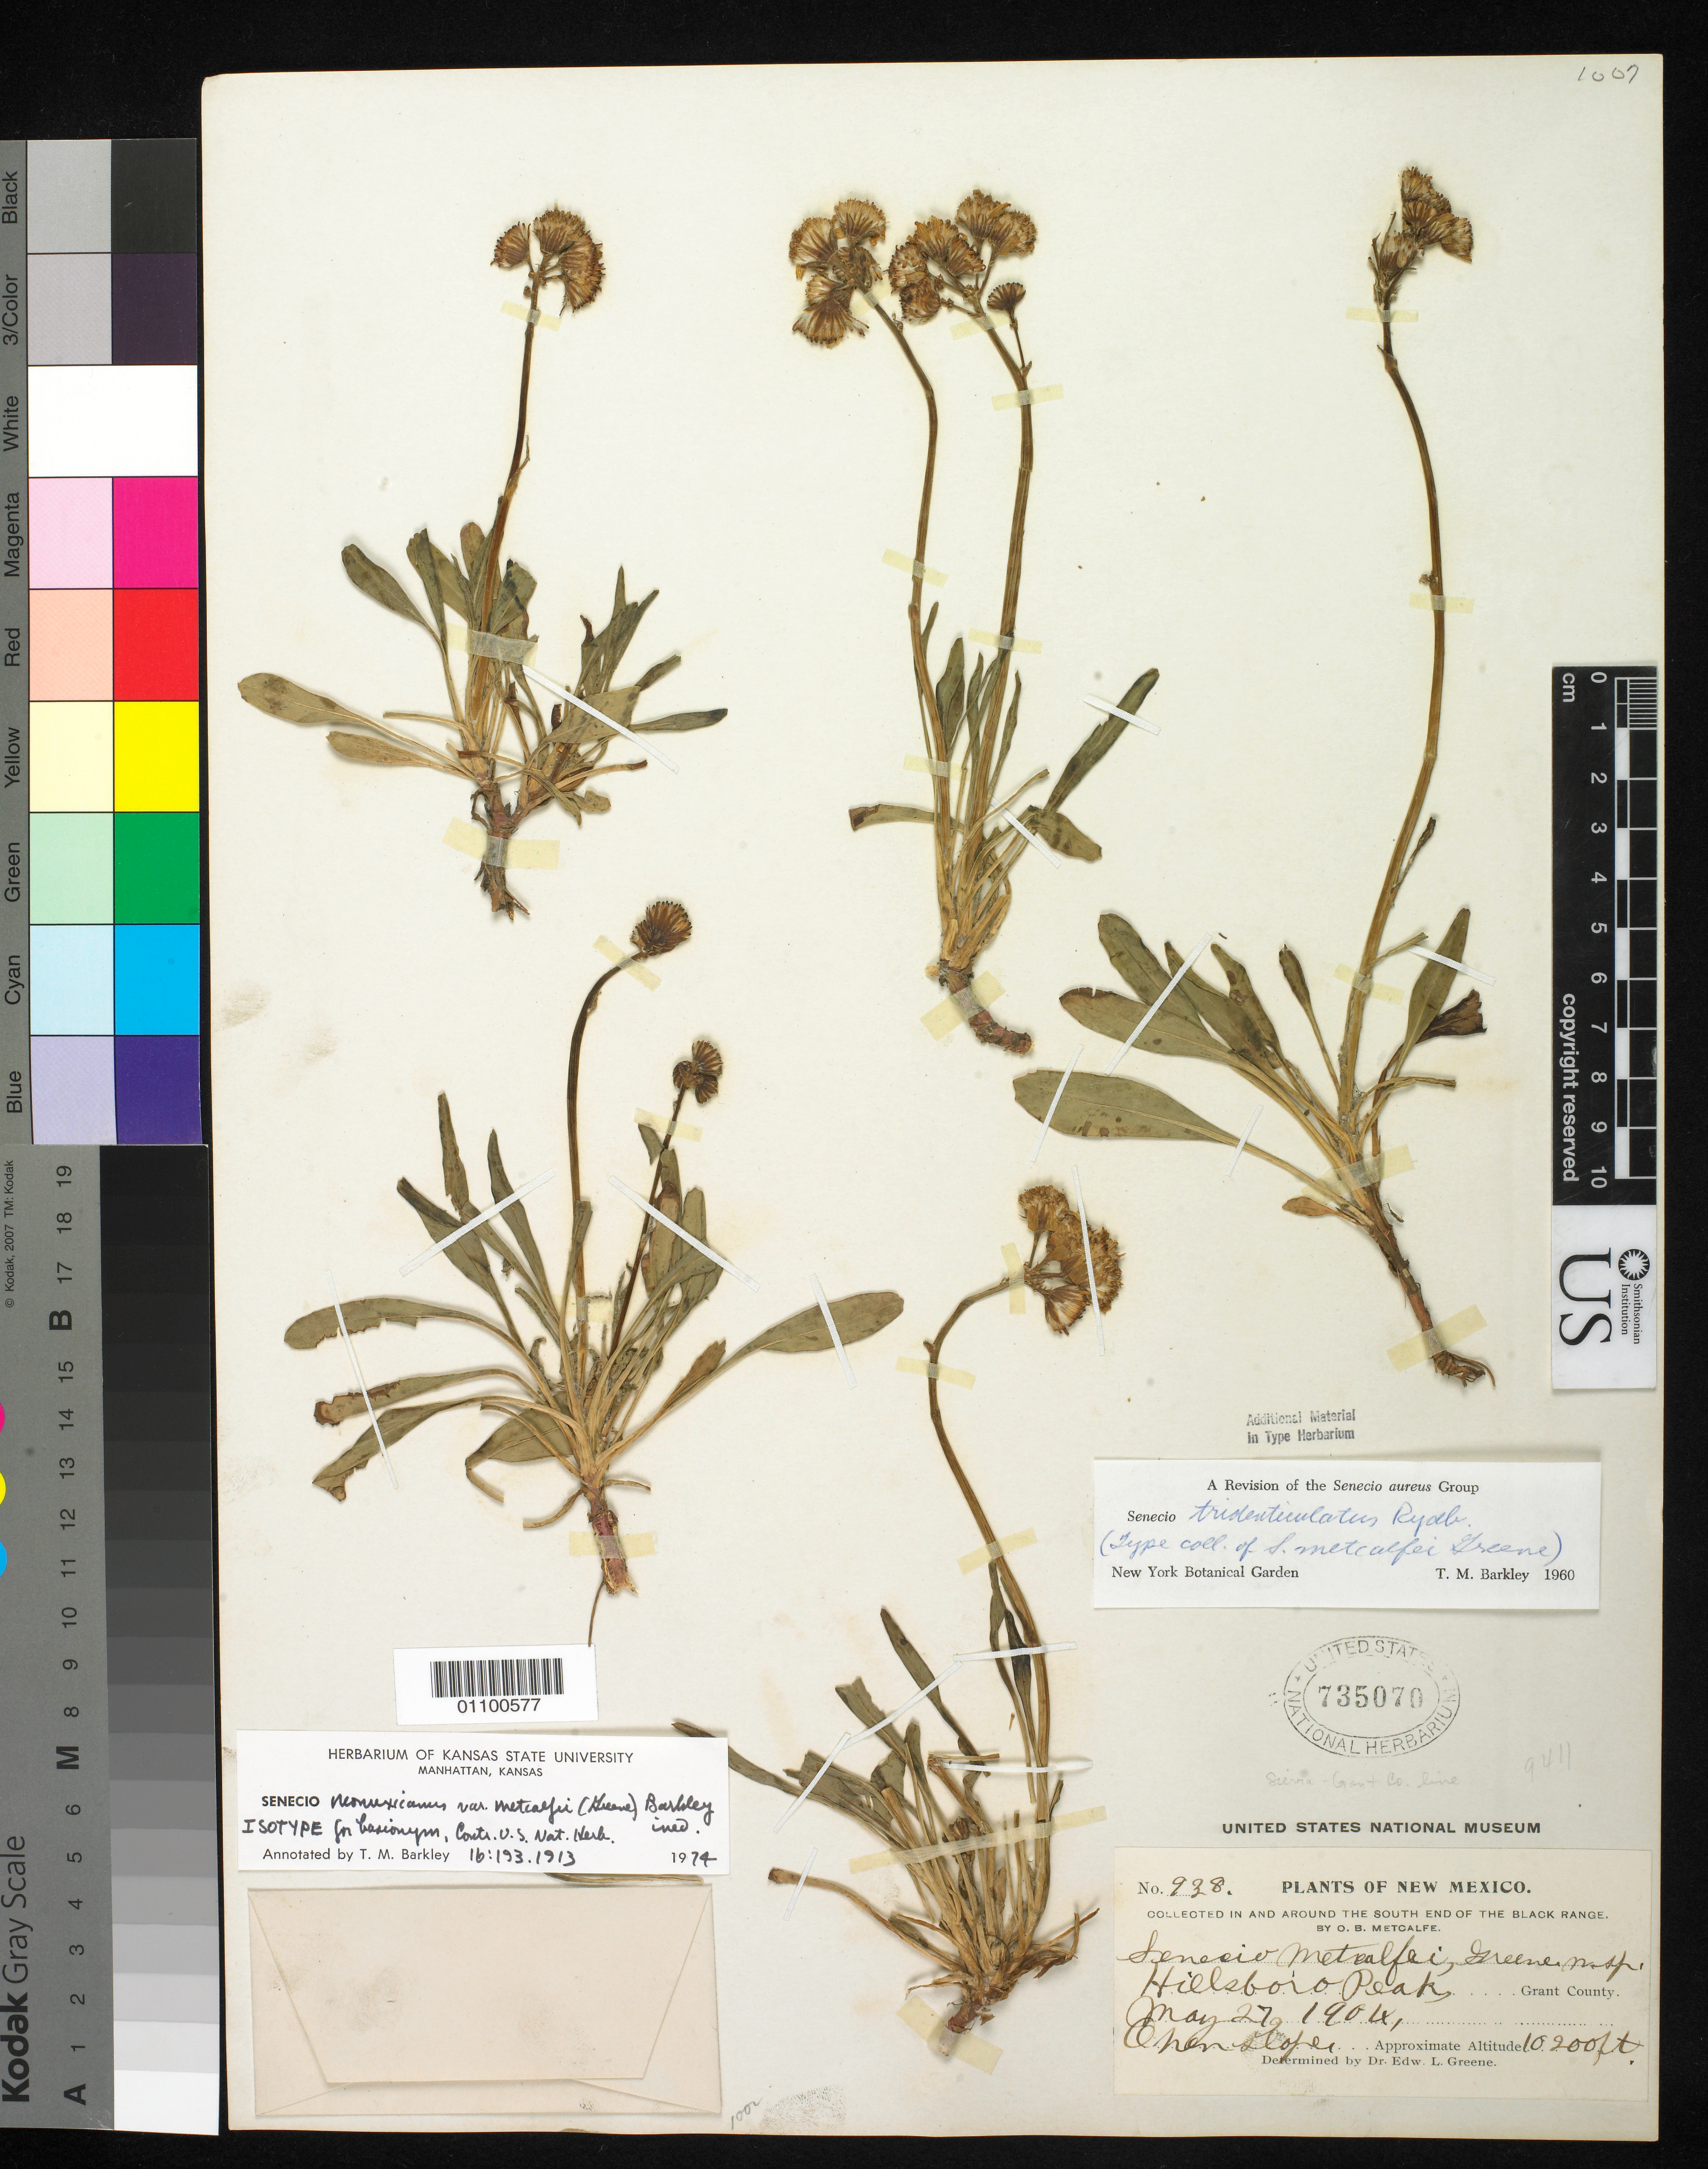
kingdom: Plantae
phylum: Tracheophyta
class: Magnoliopsida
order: Asterales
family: Asteraceae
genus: Senecio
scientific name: Senecio metcalfei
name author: Greene ex Wooton & Standl.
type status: Isotype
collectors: O. B. Metcalfe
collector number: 938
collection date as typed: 27 May 1904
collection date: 1904-05-27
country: United States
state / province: New Mexico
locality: Hillsboro Peak of Black Range.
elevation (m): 3109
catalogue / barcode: US 735070